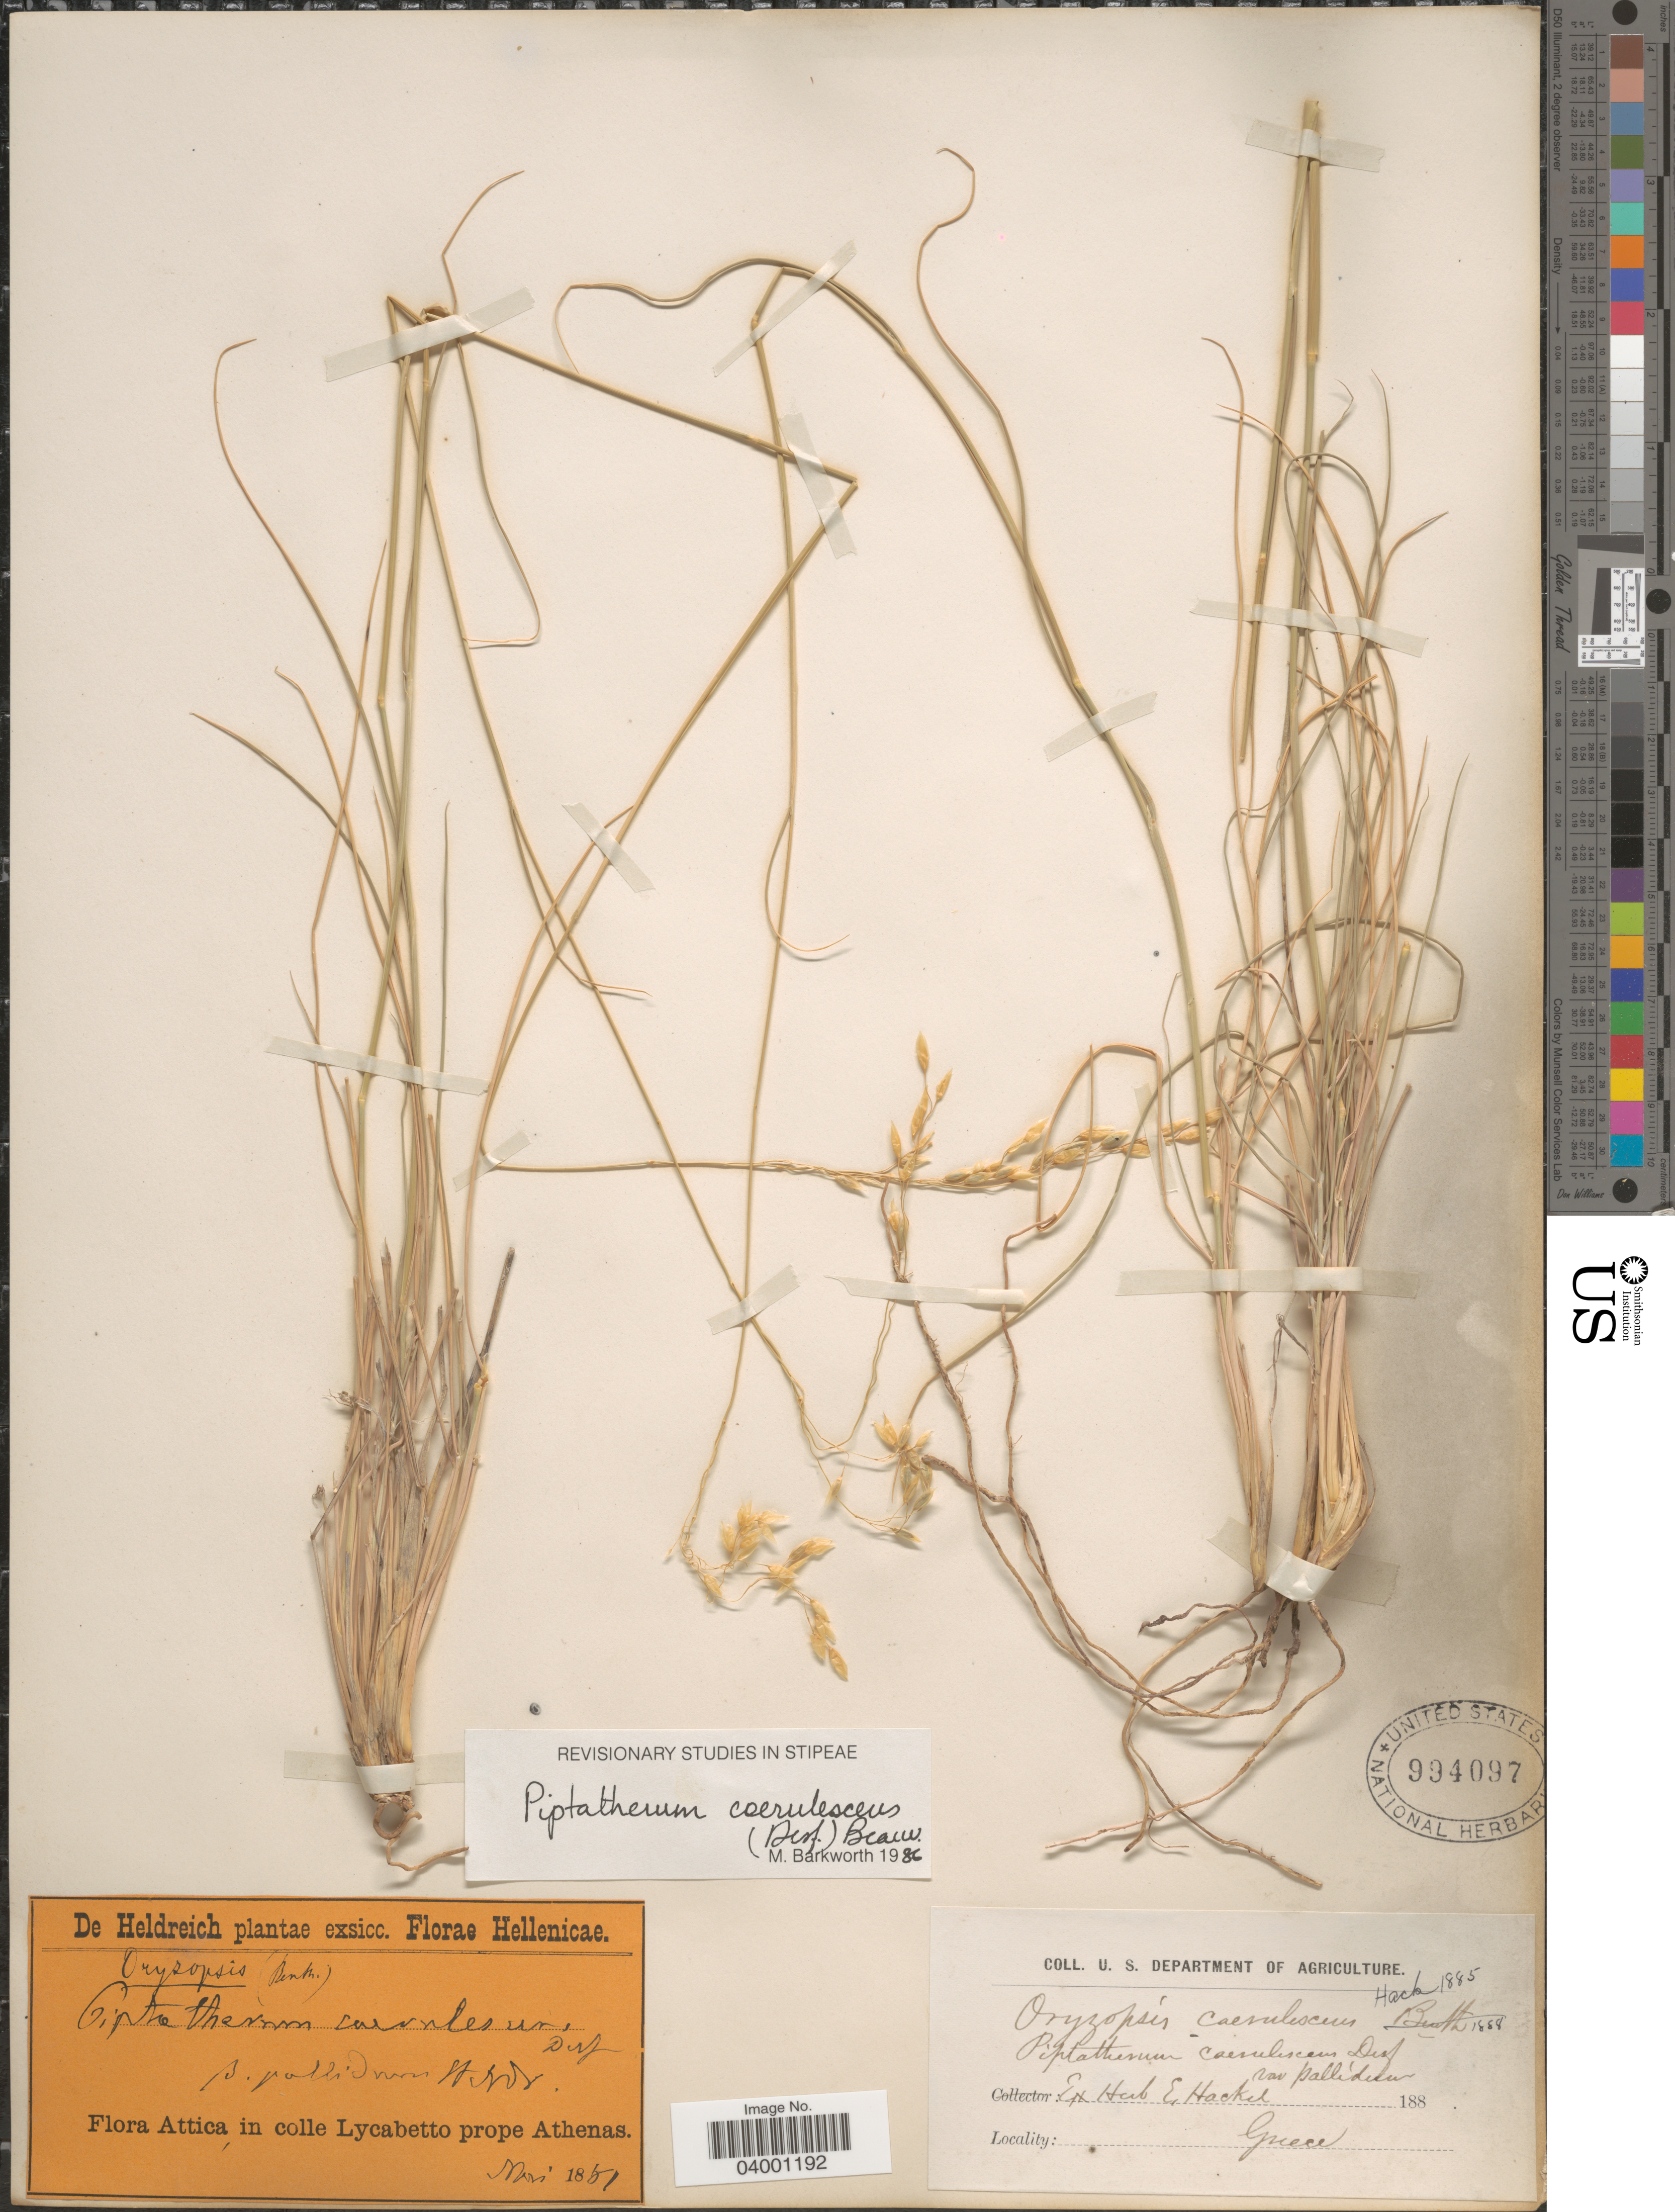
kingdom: Plantae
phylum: Tracheophyta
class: Liliopsida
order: Poales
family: Poaceae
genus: Piptatherum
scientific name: Piptatherum coerulescens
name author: (Desf.) P. Beauv.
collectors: -. De Heldreich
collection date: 1851-05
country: Greece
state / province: Attica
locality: Hellenicae. In colle Lycabetto prope Athenas.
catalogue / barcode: US 994097